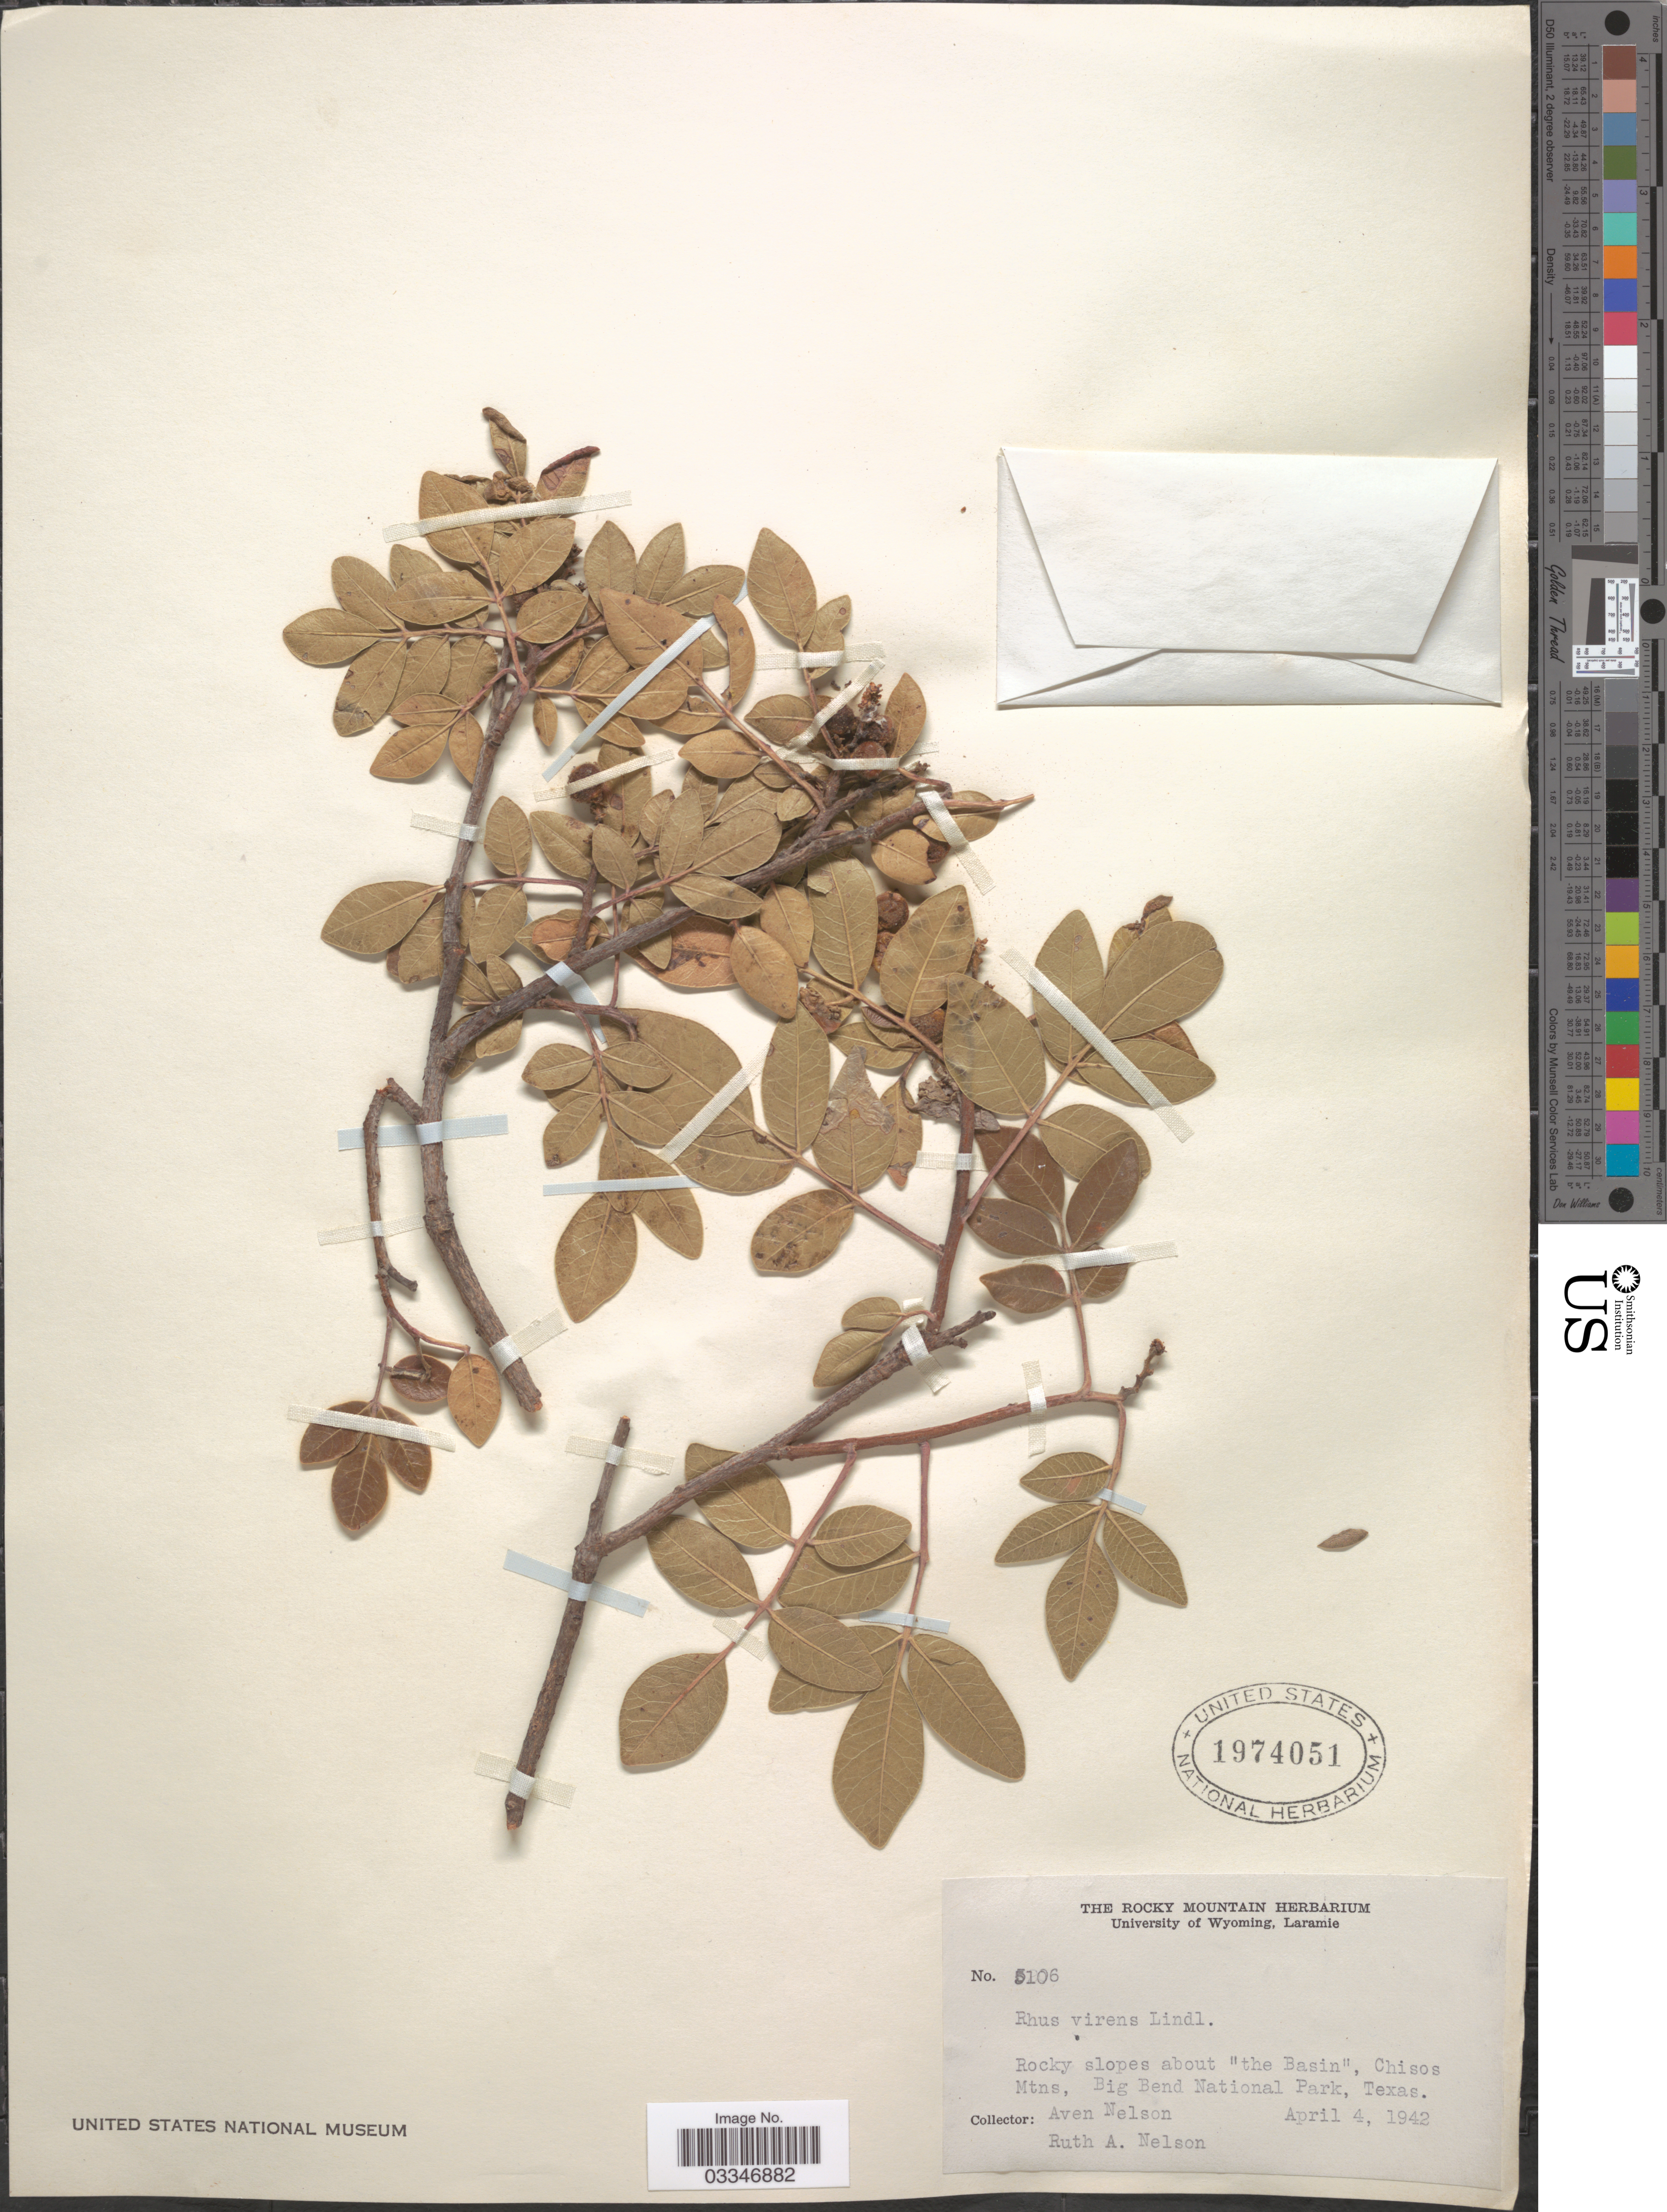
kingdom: Plantae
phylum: Tracheophyta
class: Magnoliopsida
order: Sapindales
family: Anacardiaceae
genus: Rhus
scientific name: Rhus virens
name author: Lindh. ex A. Gray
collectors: A. Nelson & R. A. Nelson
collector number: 5106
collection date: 1942-04-04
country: United States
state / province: Texas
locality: Rocky slopes about "the Basin", Chisos Mtns, Big Bend National Park.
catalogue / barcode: US 1974051